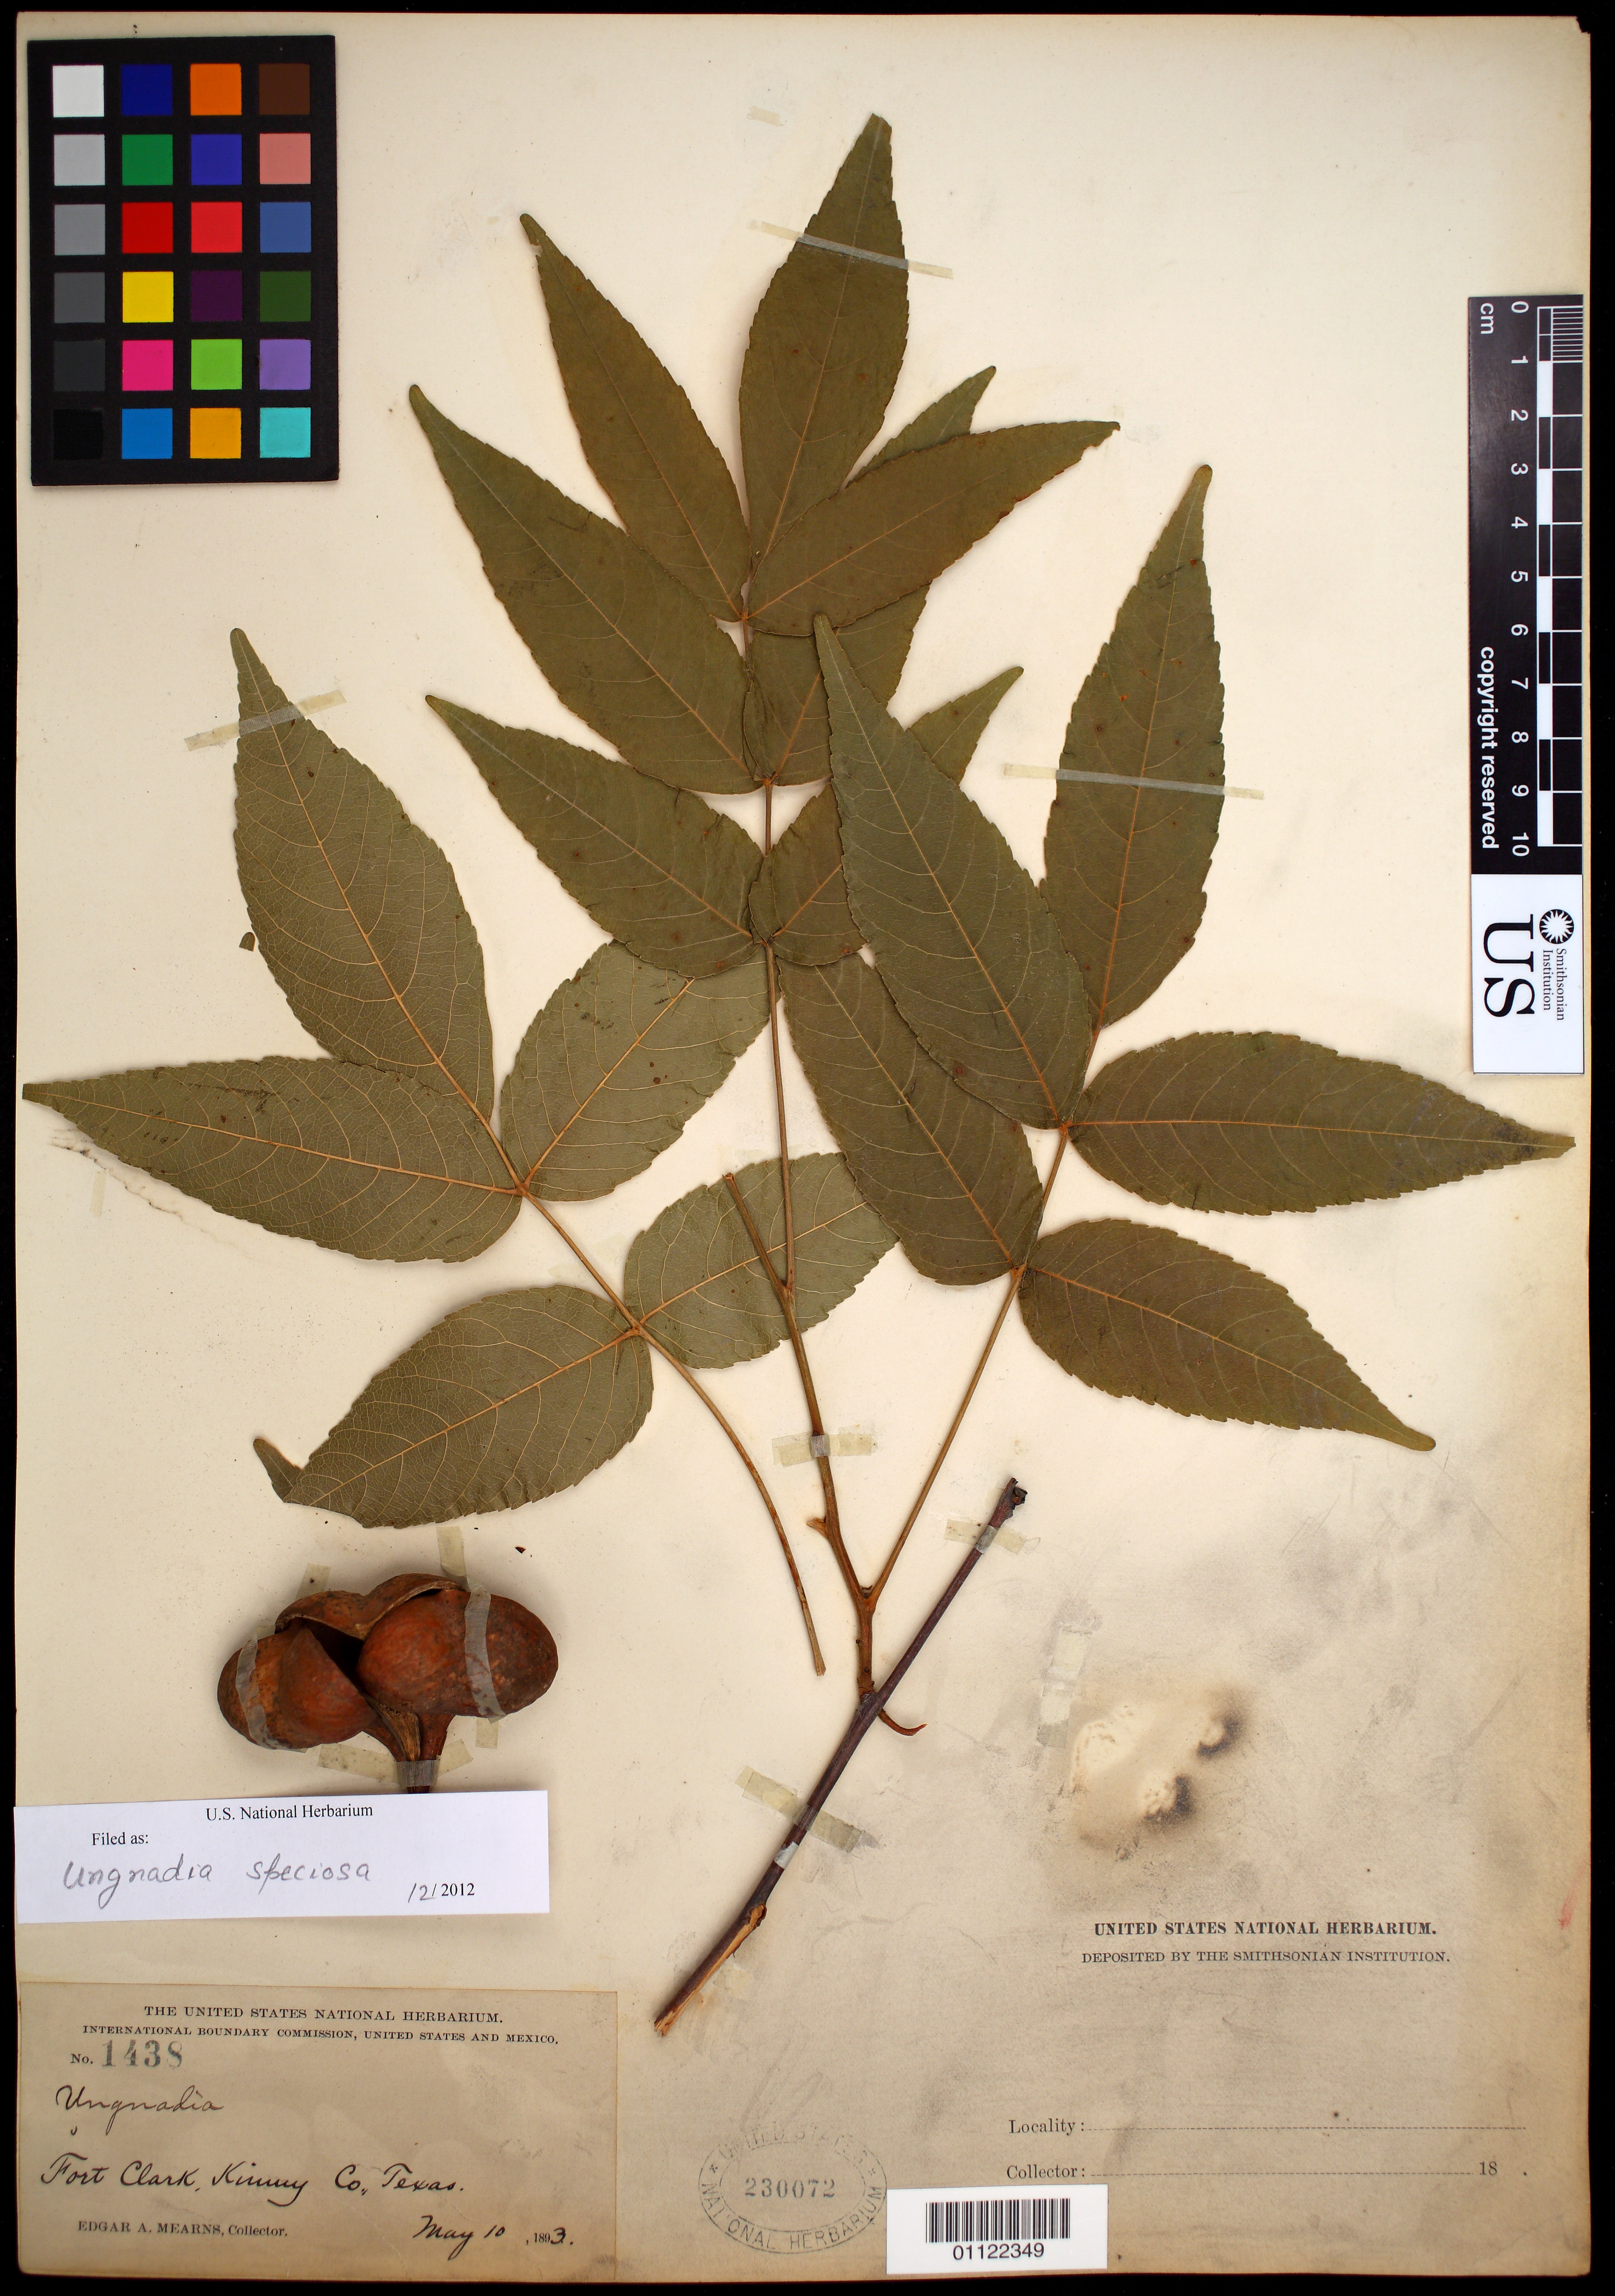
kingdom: Plantae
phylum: Tracheophyta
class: Magnoliopsida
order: Sapindales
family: Sapindaceae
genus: Ungnadia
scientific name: Ungnadia speciosa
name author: Endl.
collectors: E. A. Mearns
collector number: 1438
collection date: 1893-05-10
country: United States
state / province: Texas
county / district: Kinney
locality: Fort Clark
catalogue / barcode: US 230072